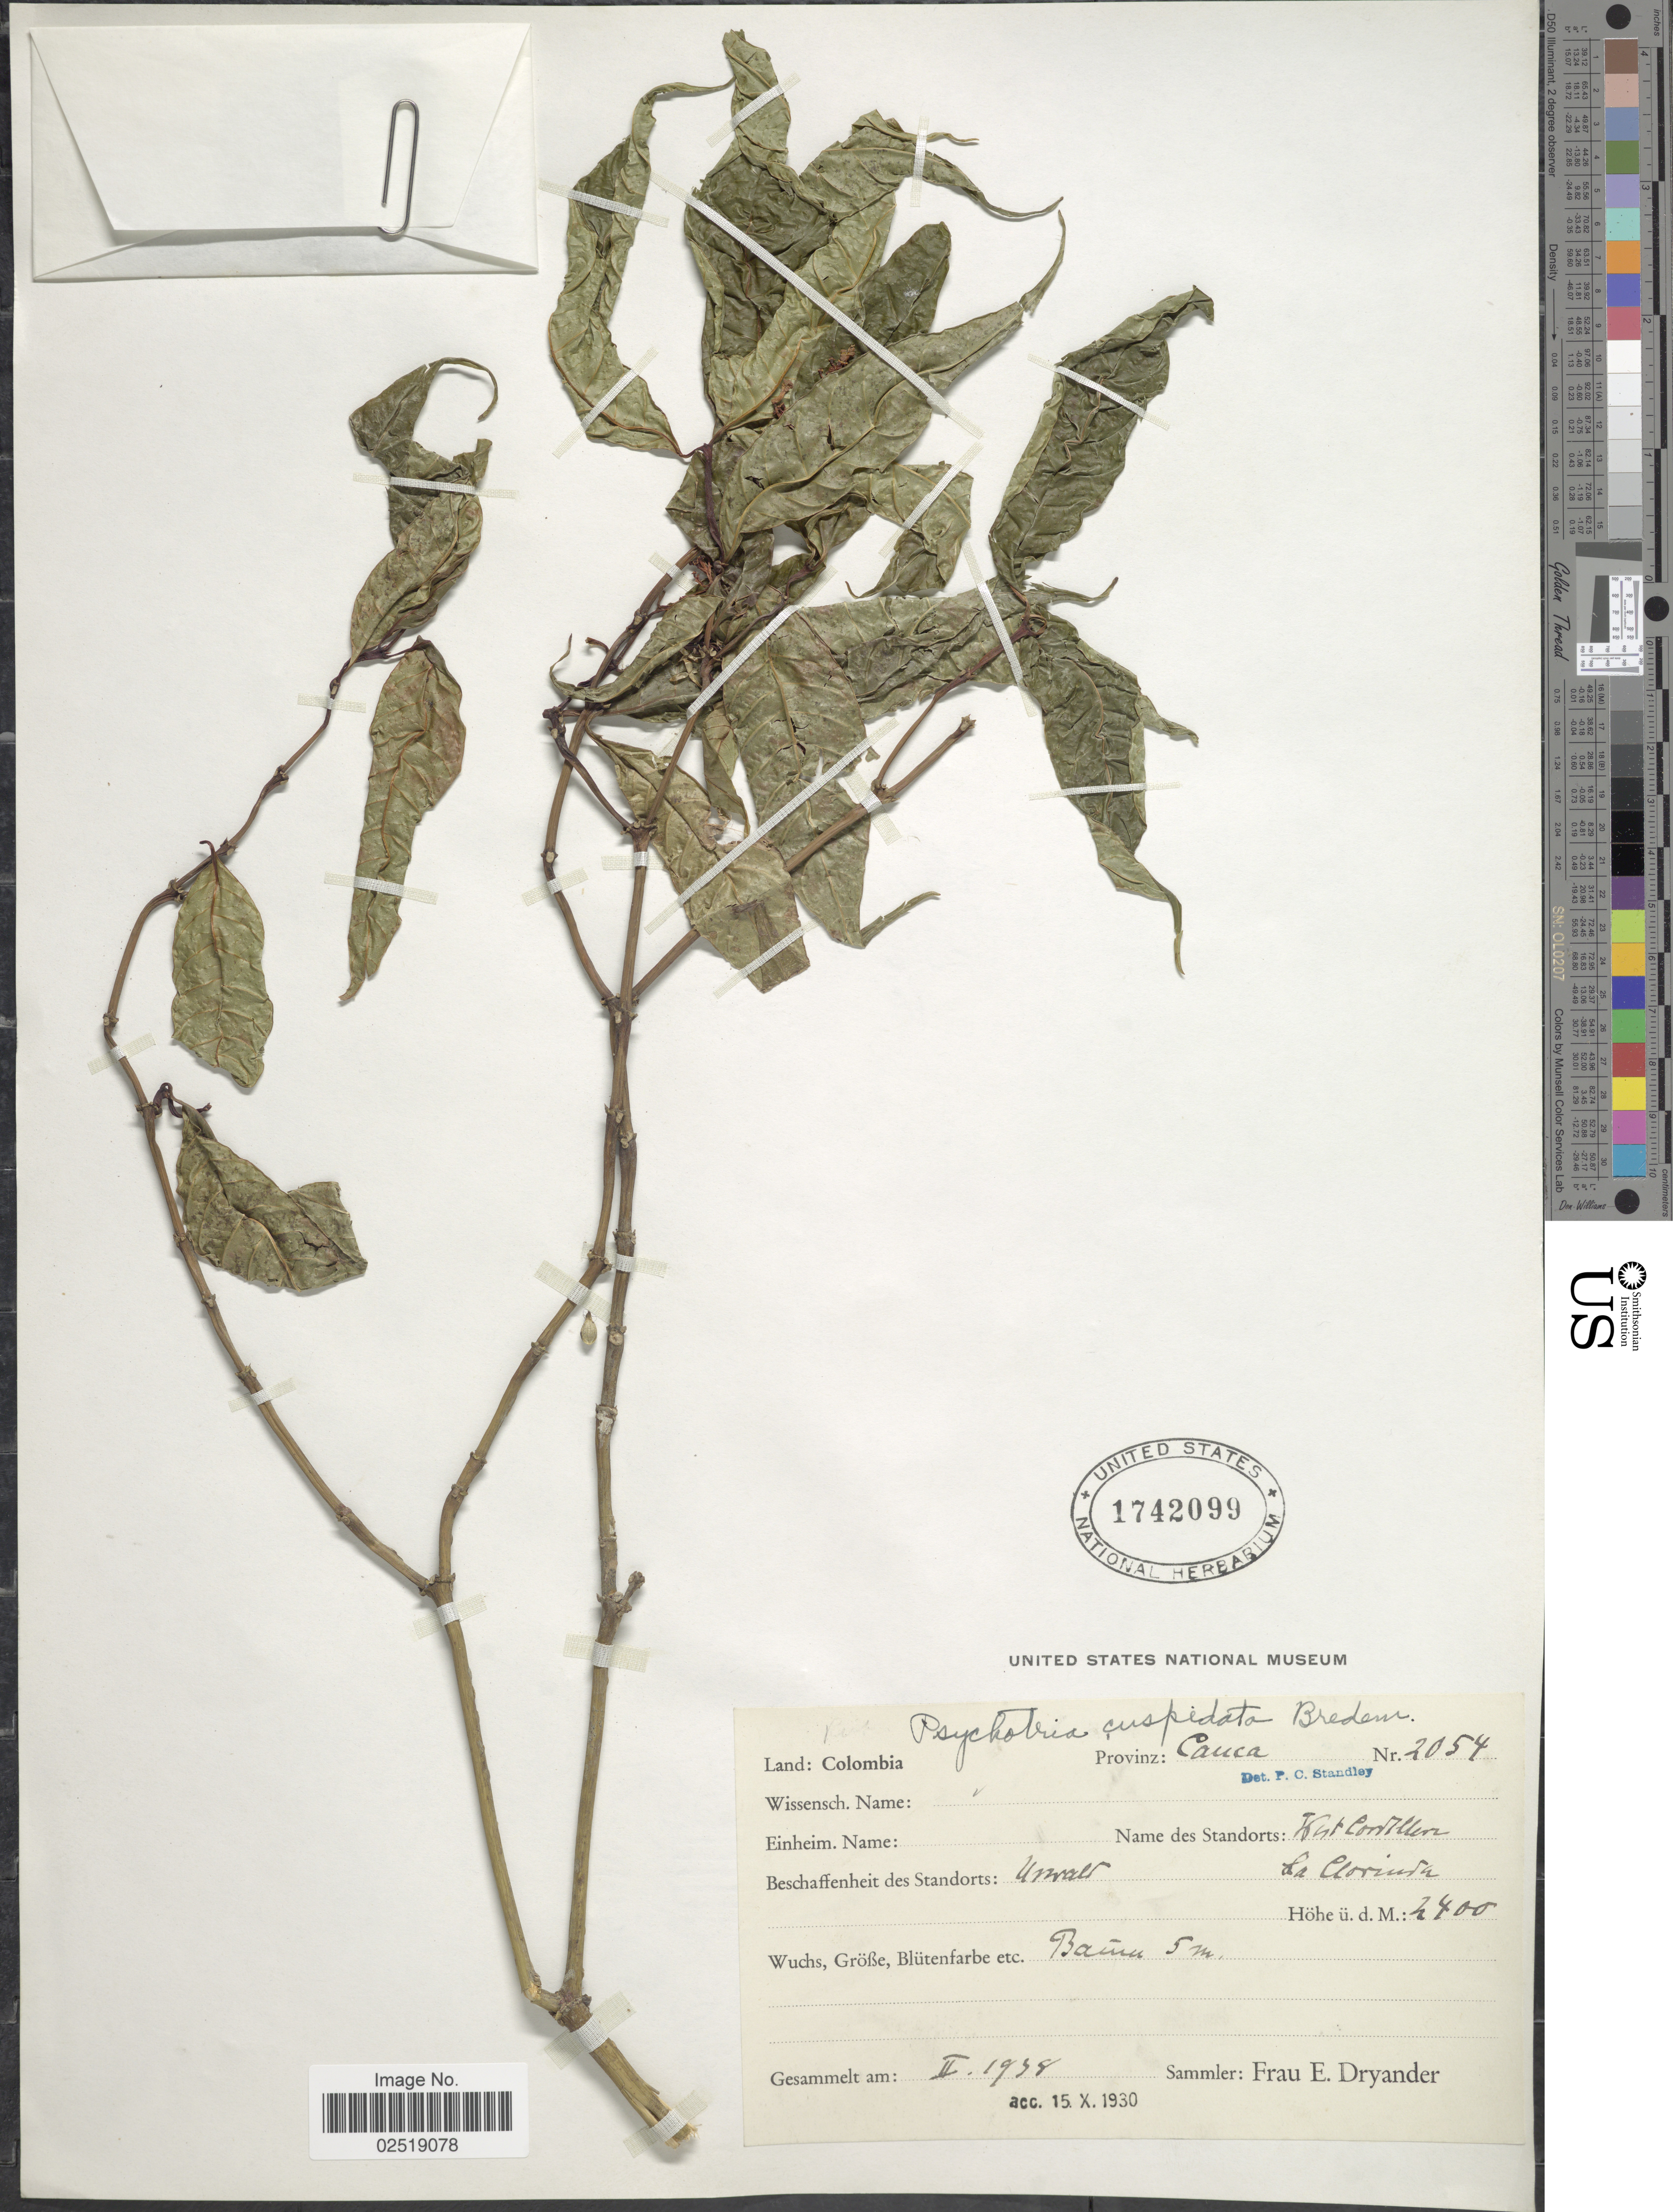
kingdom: Plantae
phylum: Tracheophyta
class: Magnoliopsida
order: Gentianales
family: Rubiaceae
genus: Psychotria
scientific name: Psychotria cuspidata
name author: Bredem. ex Schult.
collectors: E. Dryander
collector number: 2054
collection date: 1938-02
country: Colombia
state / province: Cauca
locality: Cauca. West Cordillera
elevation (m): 2400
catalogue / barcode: US 1742099